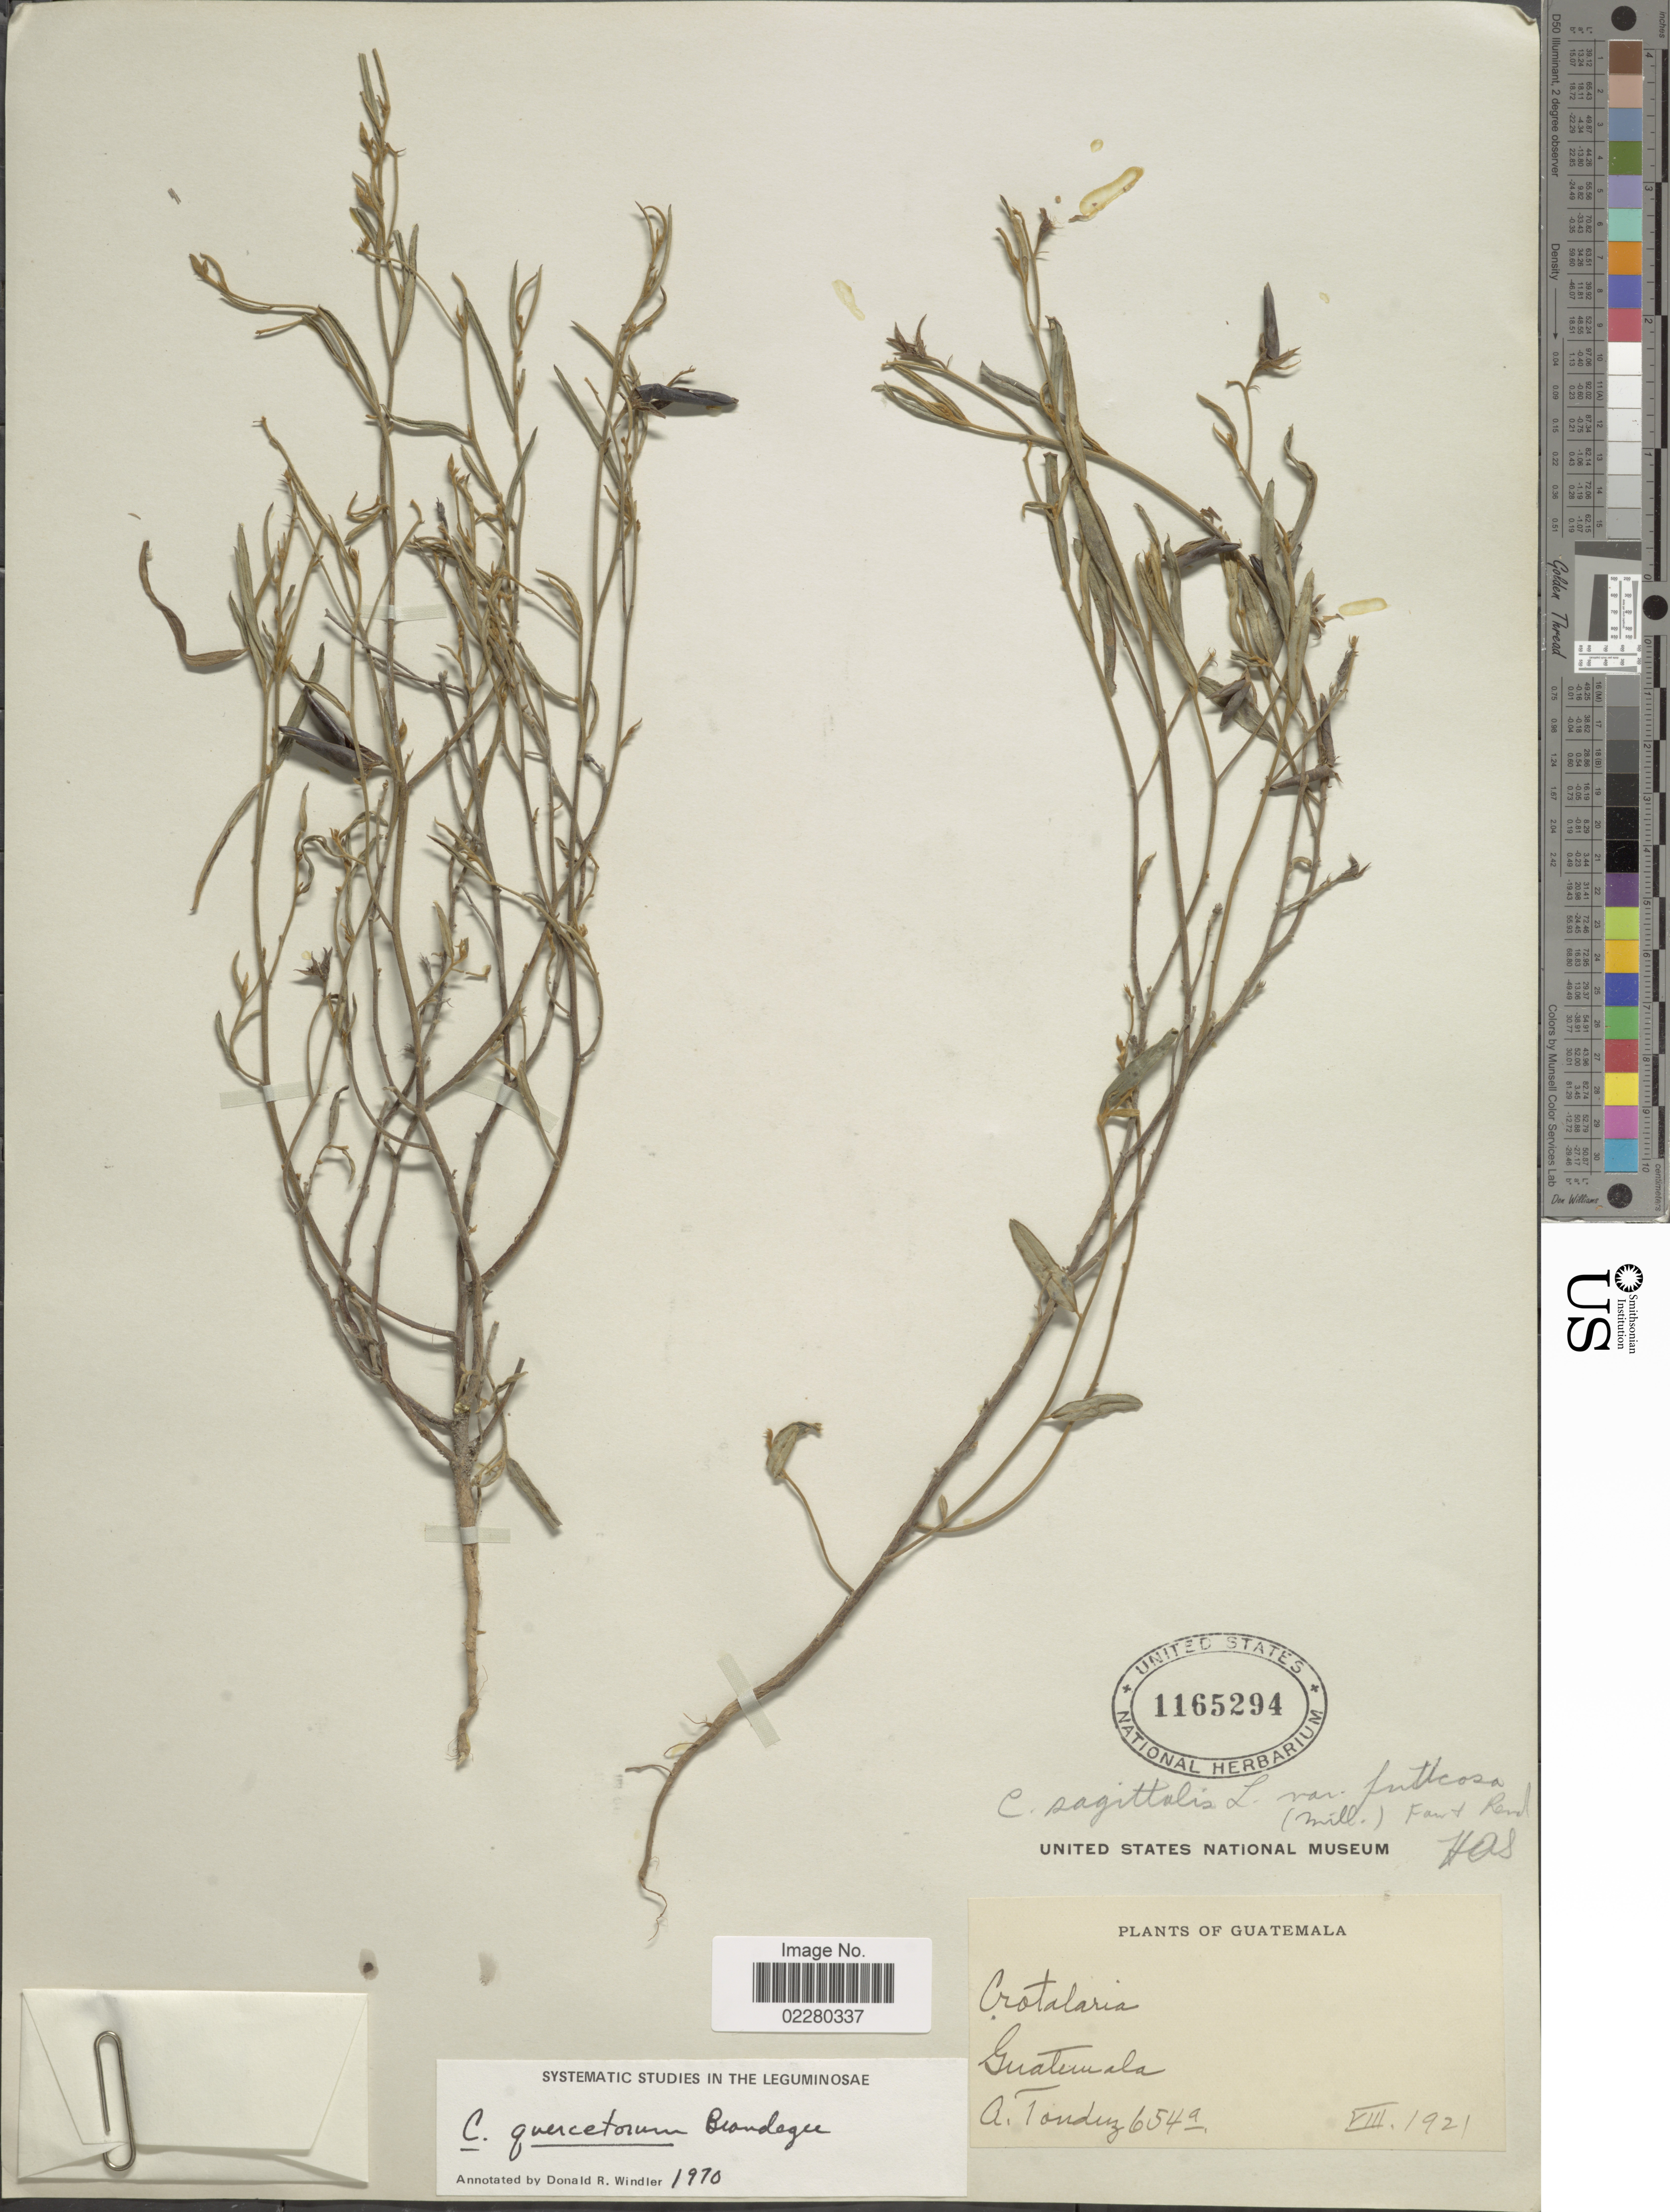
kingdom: Plantae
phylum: Tracheophyta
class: Magnoliopsida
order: Fabales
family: Fabaceae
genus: Crotalaria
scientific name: Crotalaria quercetorum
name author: Brandegee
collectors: A. Tonduz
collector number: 654a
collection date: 1921-08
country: Guatemala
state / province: Guatemala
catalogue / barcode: US 1165294